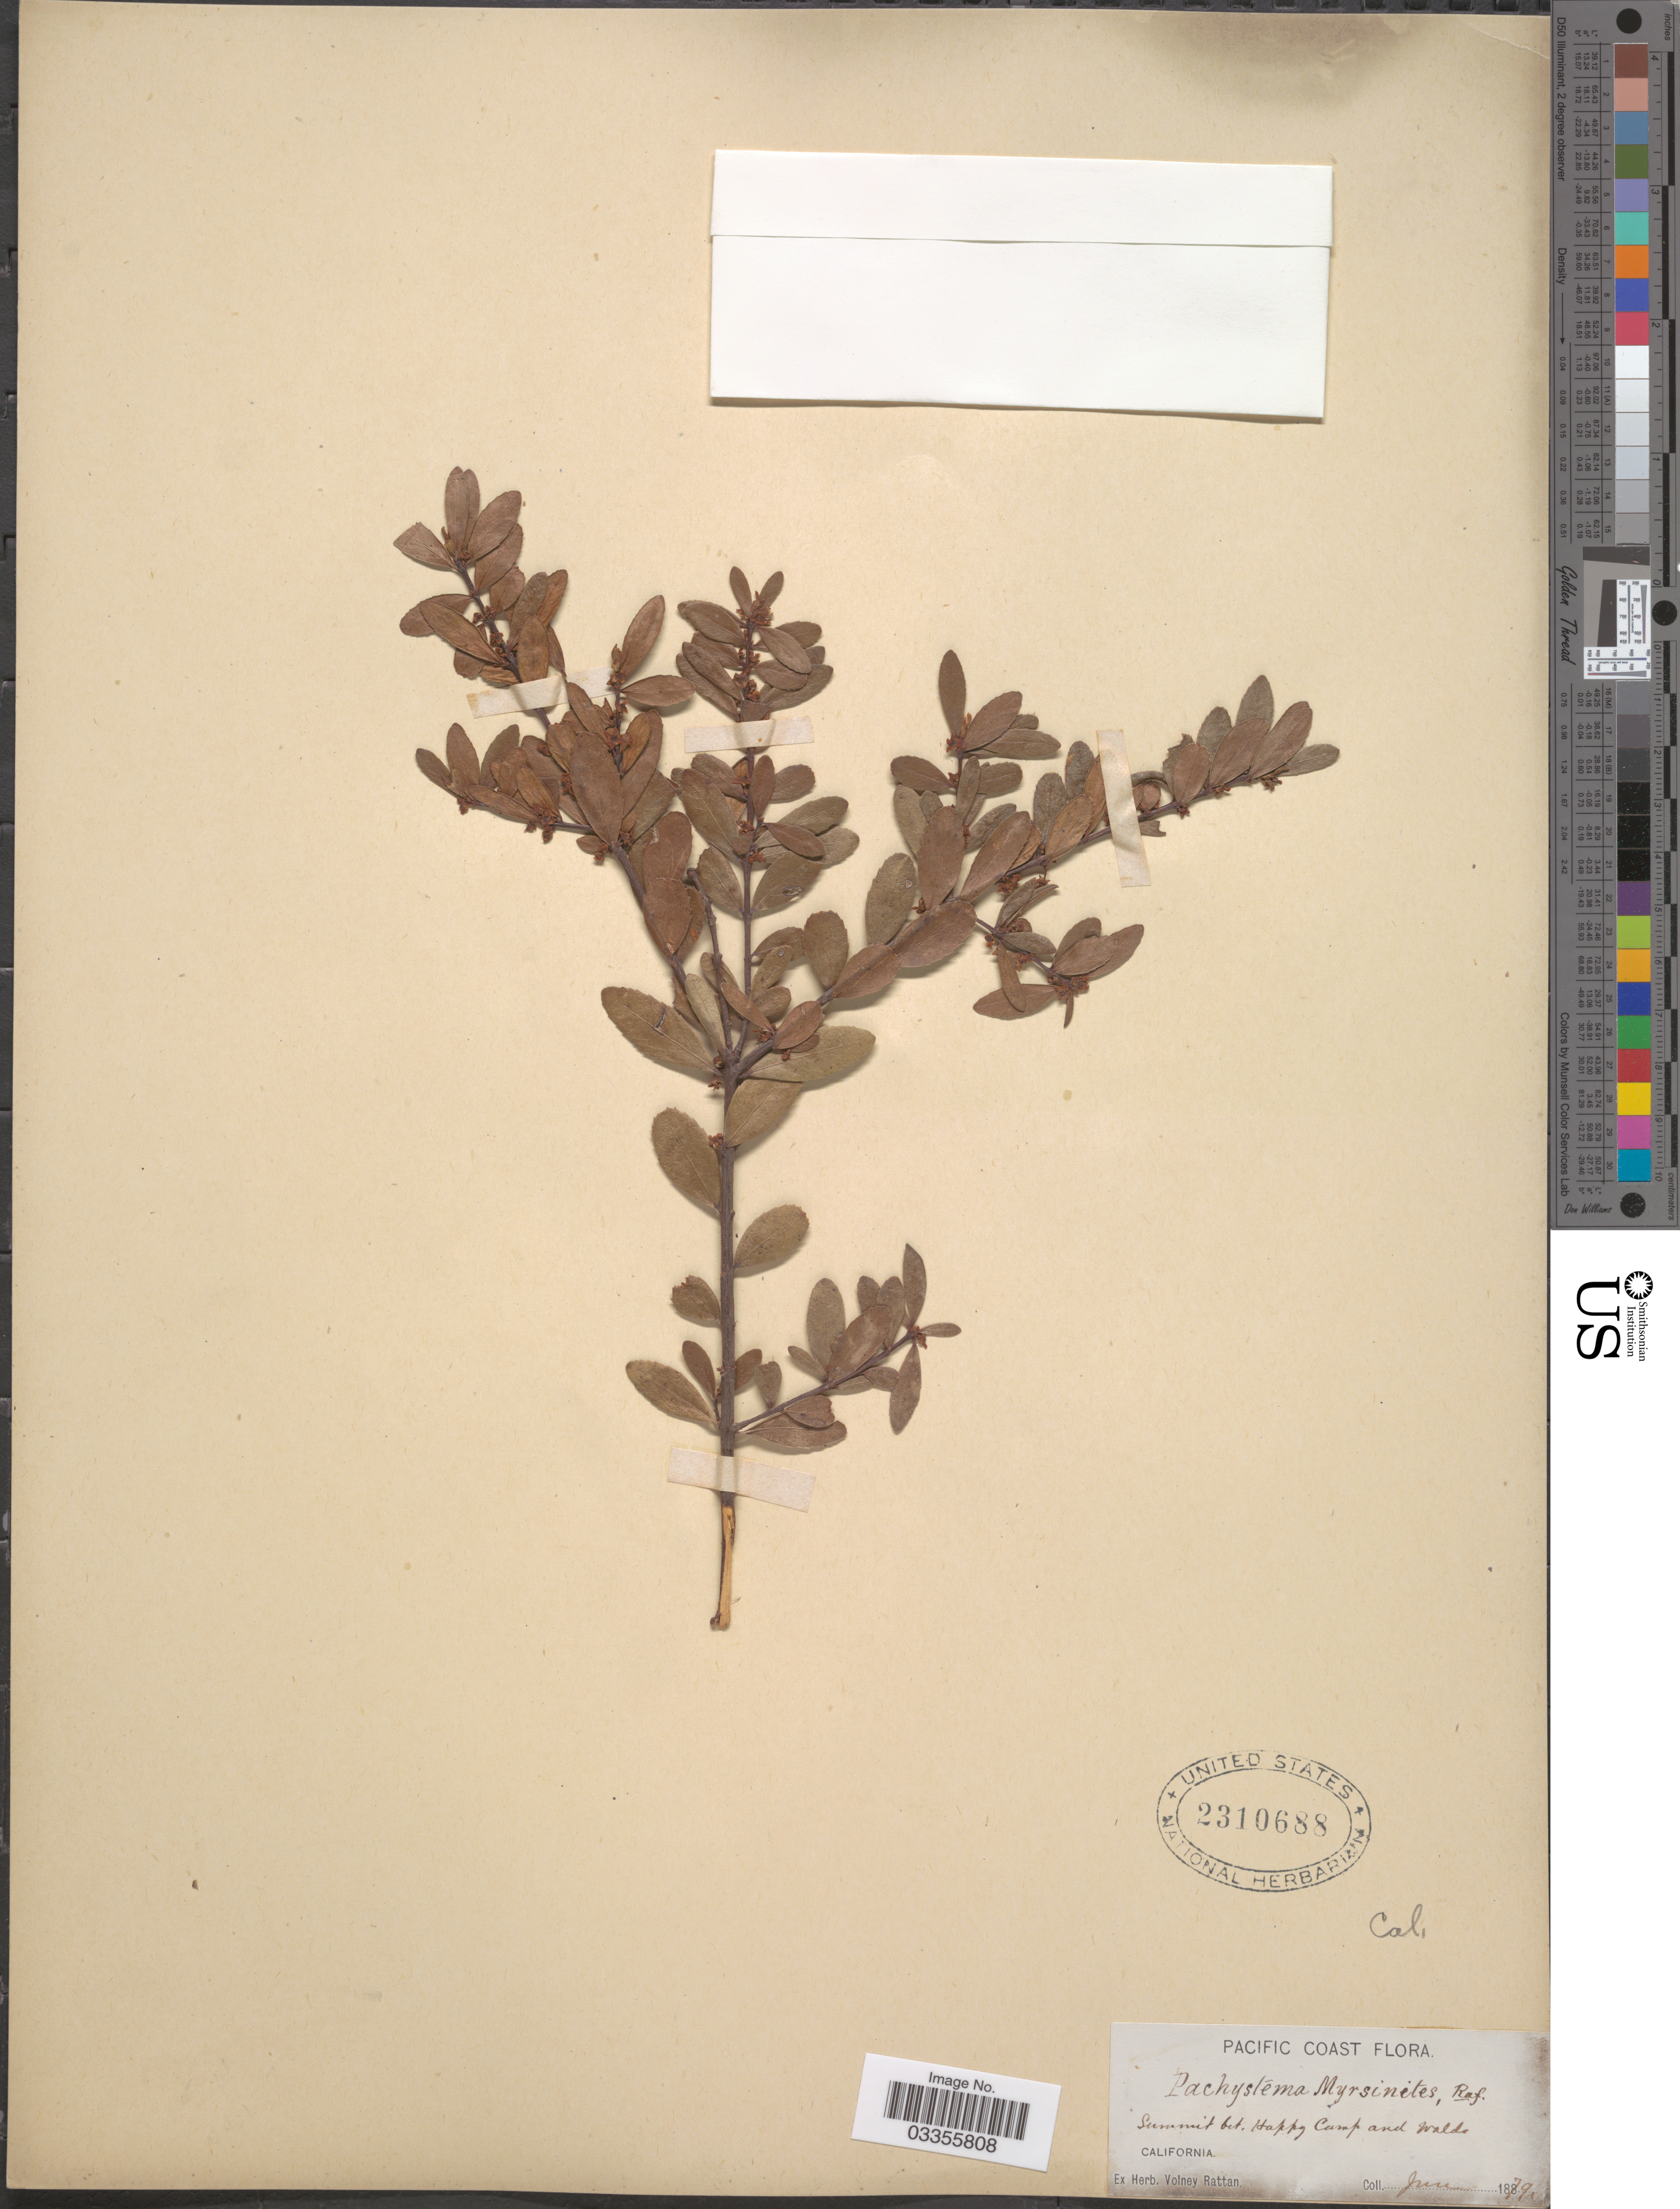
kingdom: Plantae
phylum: Tracheophyta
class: Magnoliopsida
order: Celastrales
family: Celastraceae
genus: Paxistima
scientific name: Paxistima myrsinites subsp. myrsinites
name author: (Pursh) Raf.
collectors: Ex herb. Volney Rattan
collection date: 1879-06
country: United States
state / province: California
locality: Pacific Coast. Summit bet. Happy Camp and Waldo.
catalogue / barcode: US 2310688